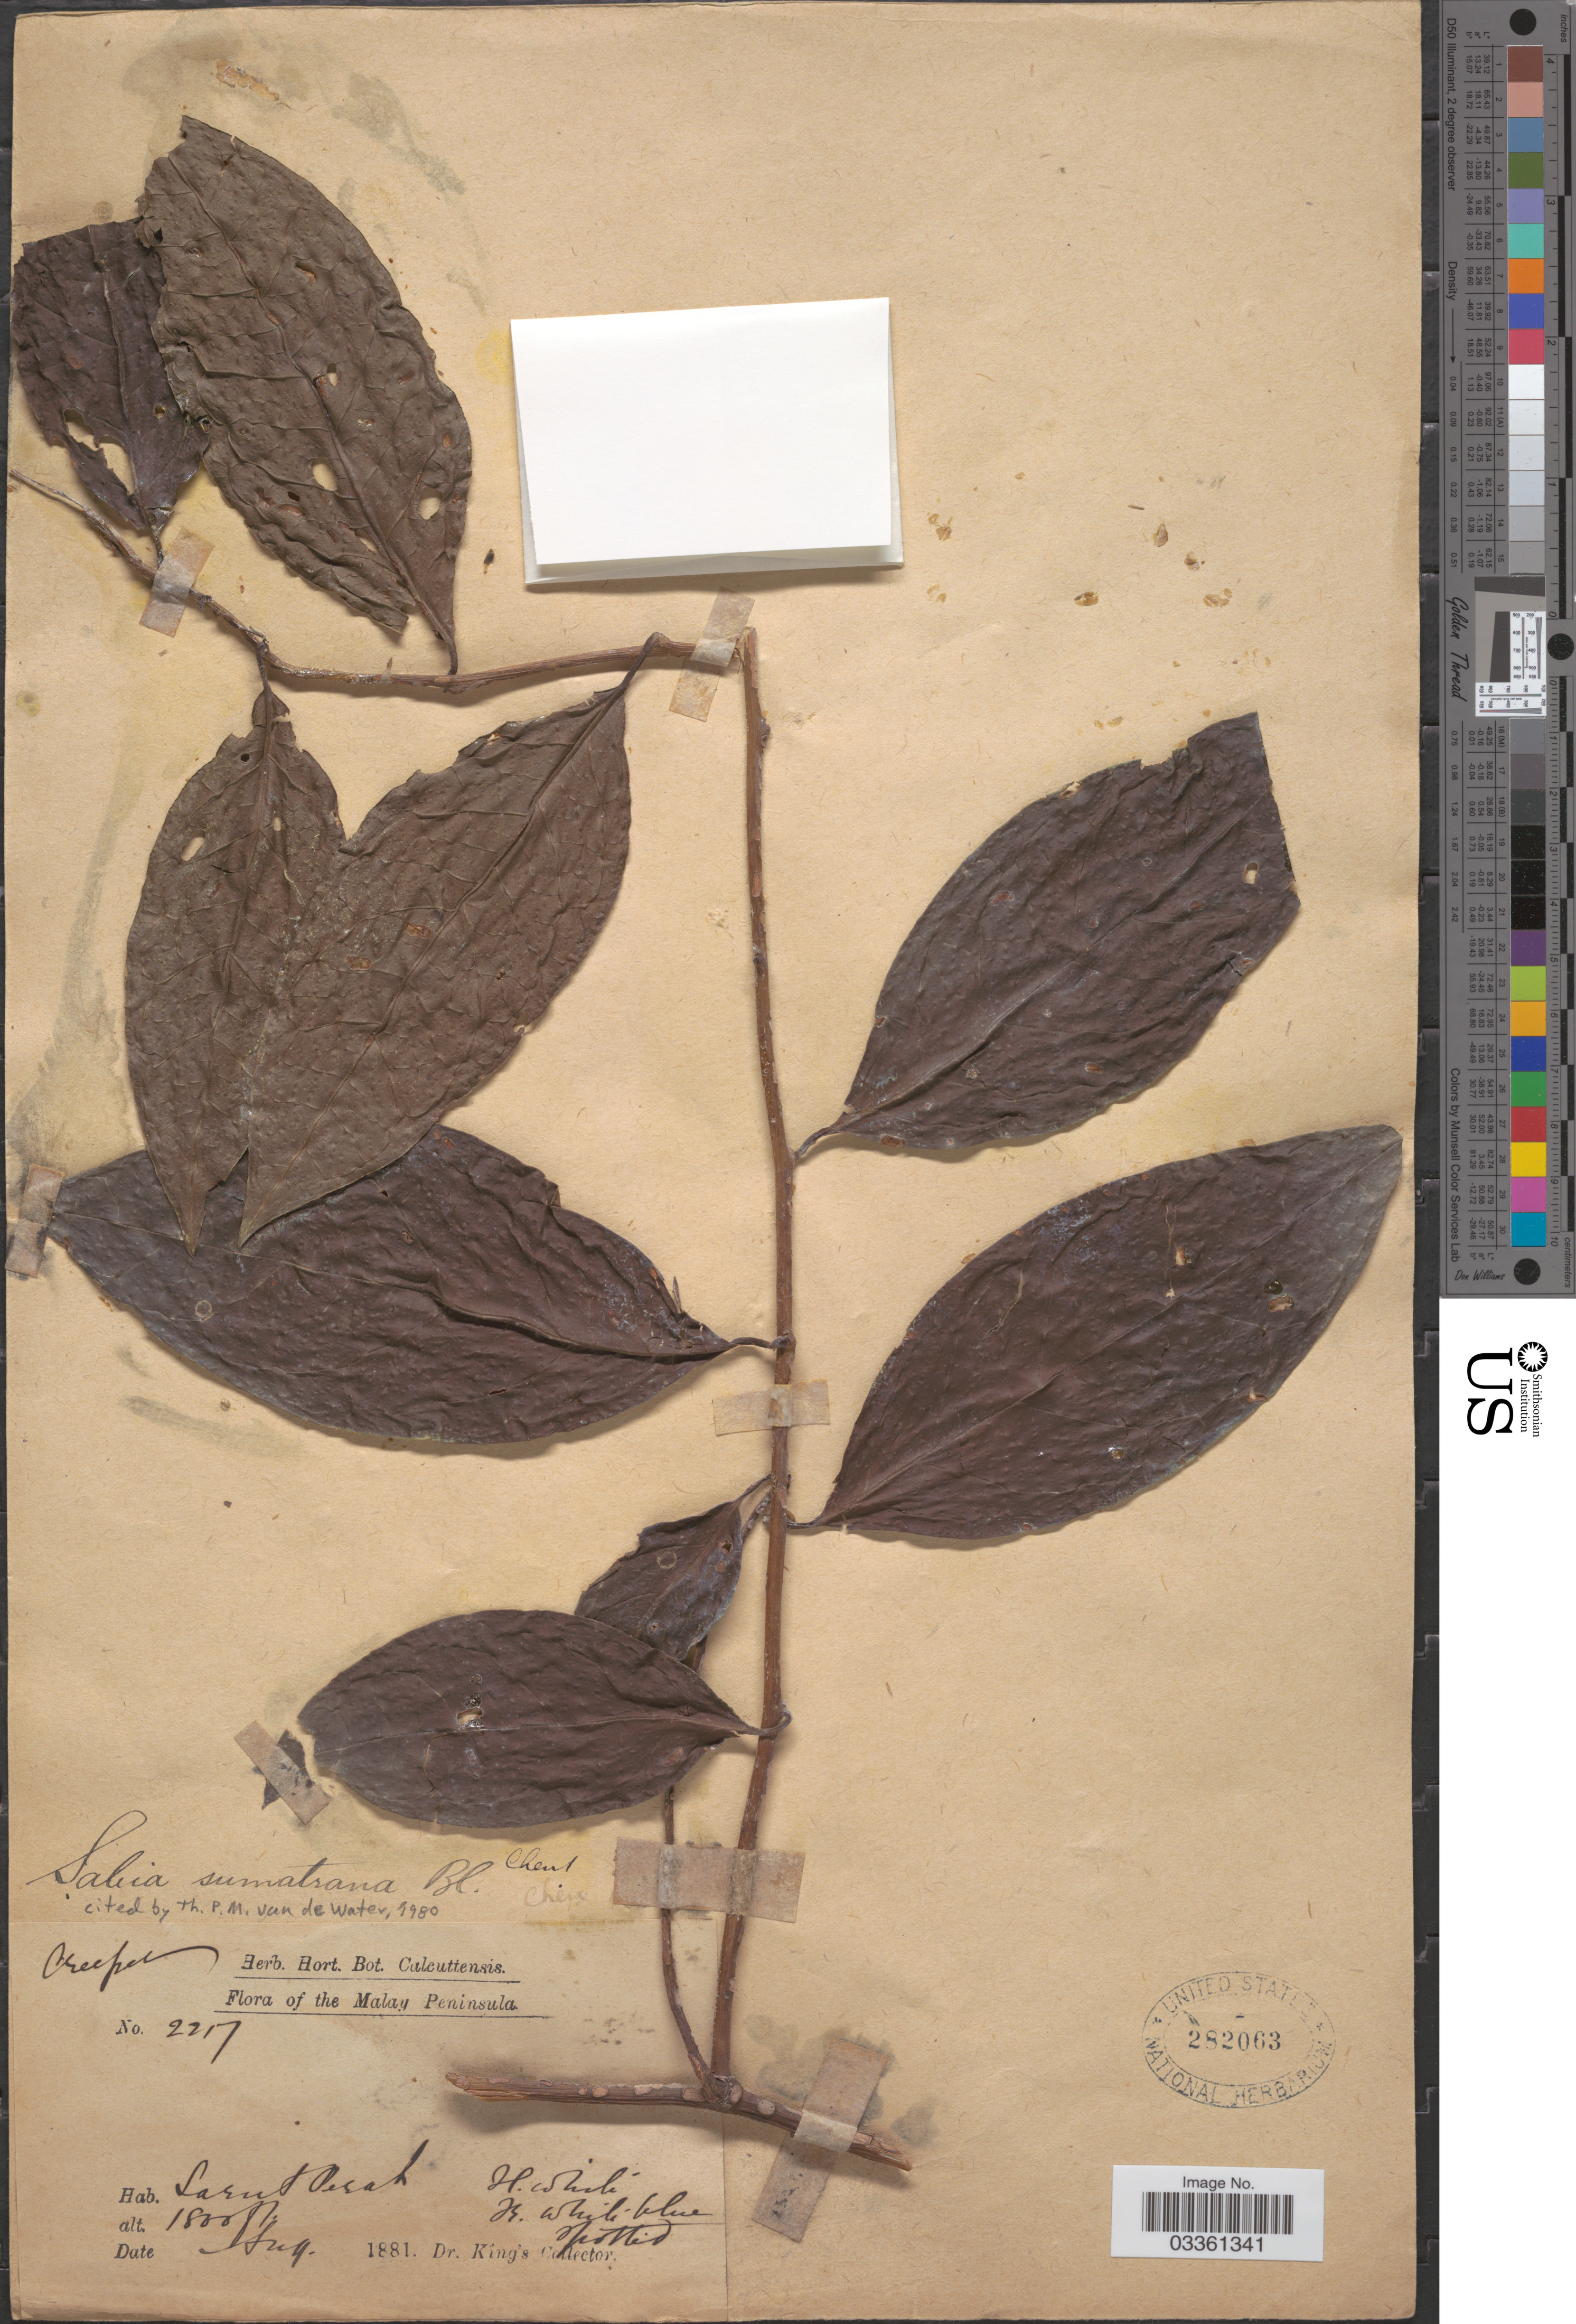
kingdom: Plantae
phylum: Tracheophyta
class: Magnoliopsida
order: Proteales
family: Sabiaceae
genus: Sabia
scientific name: Sabia sumatrana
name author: Blume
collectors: Dr. King's collector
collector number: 2257*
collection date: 1881-08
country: Malaysia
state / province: Perak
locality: Malay Peninsula. Larut.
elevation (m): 549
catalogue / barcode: US 282063